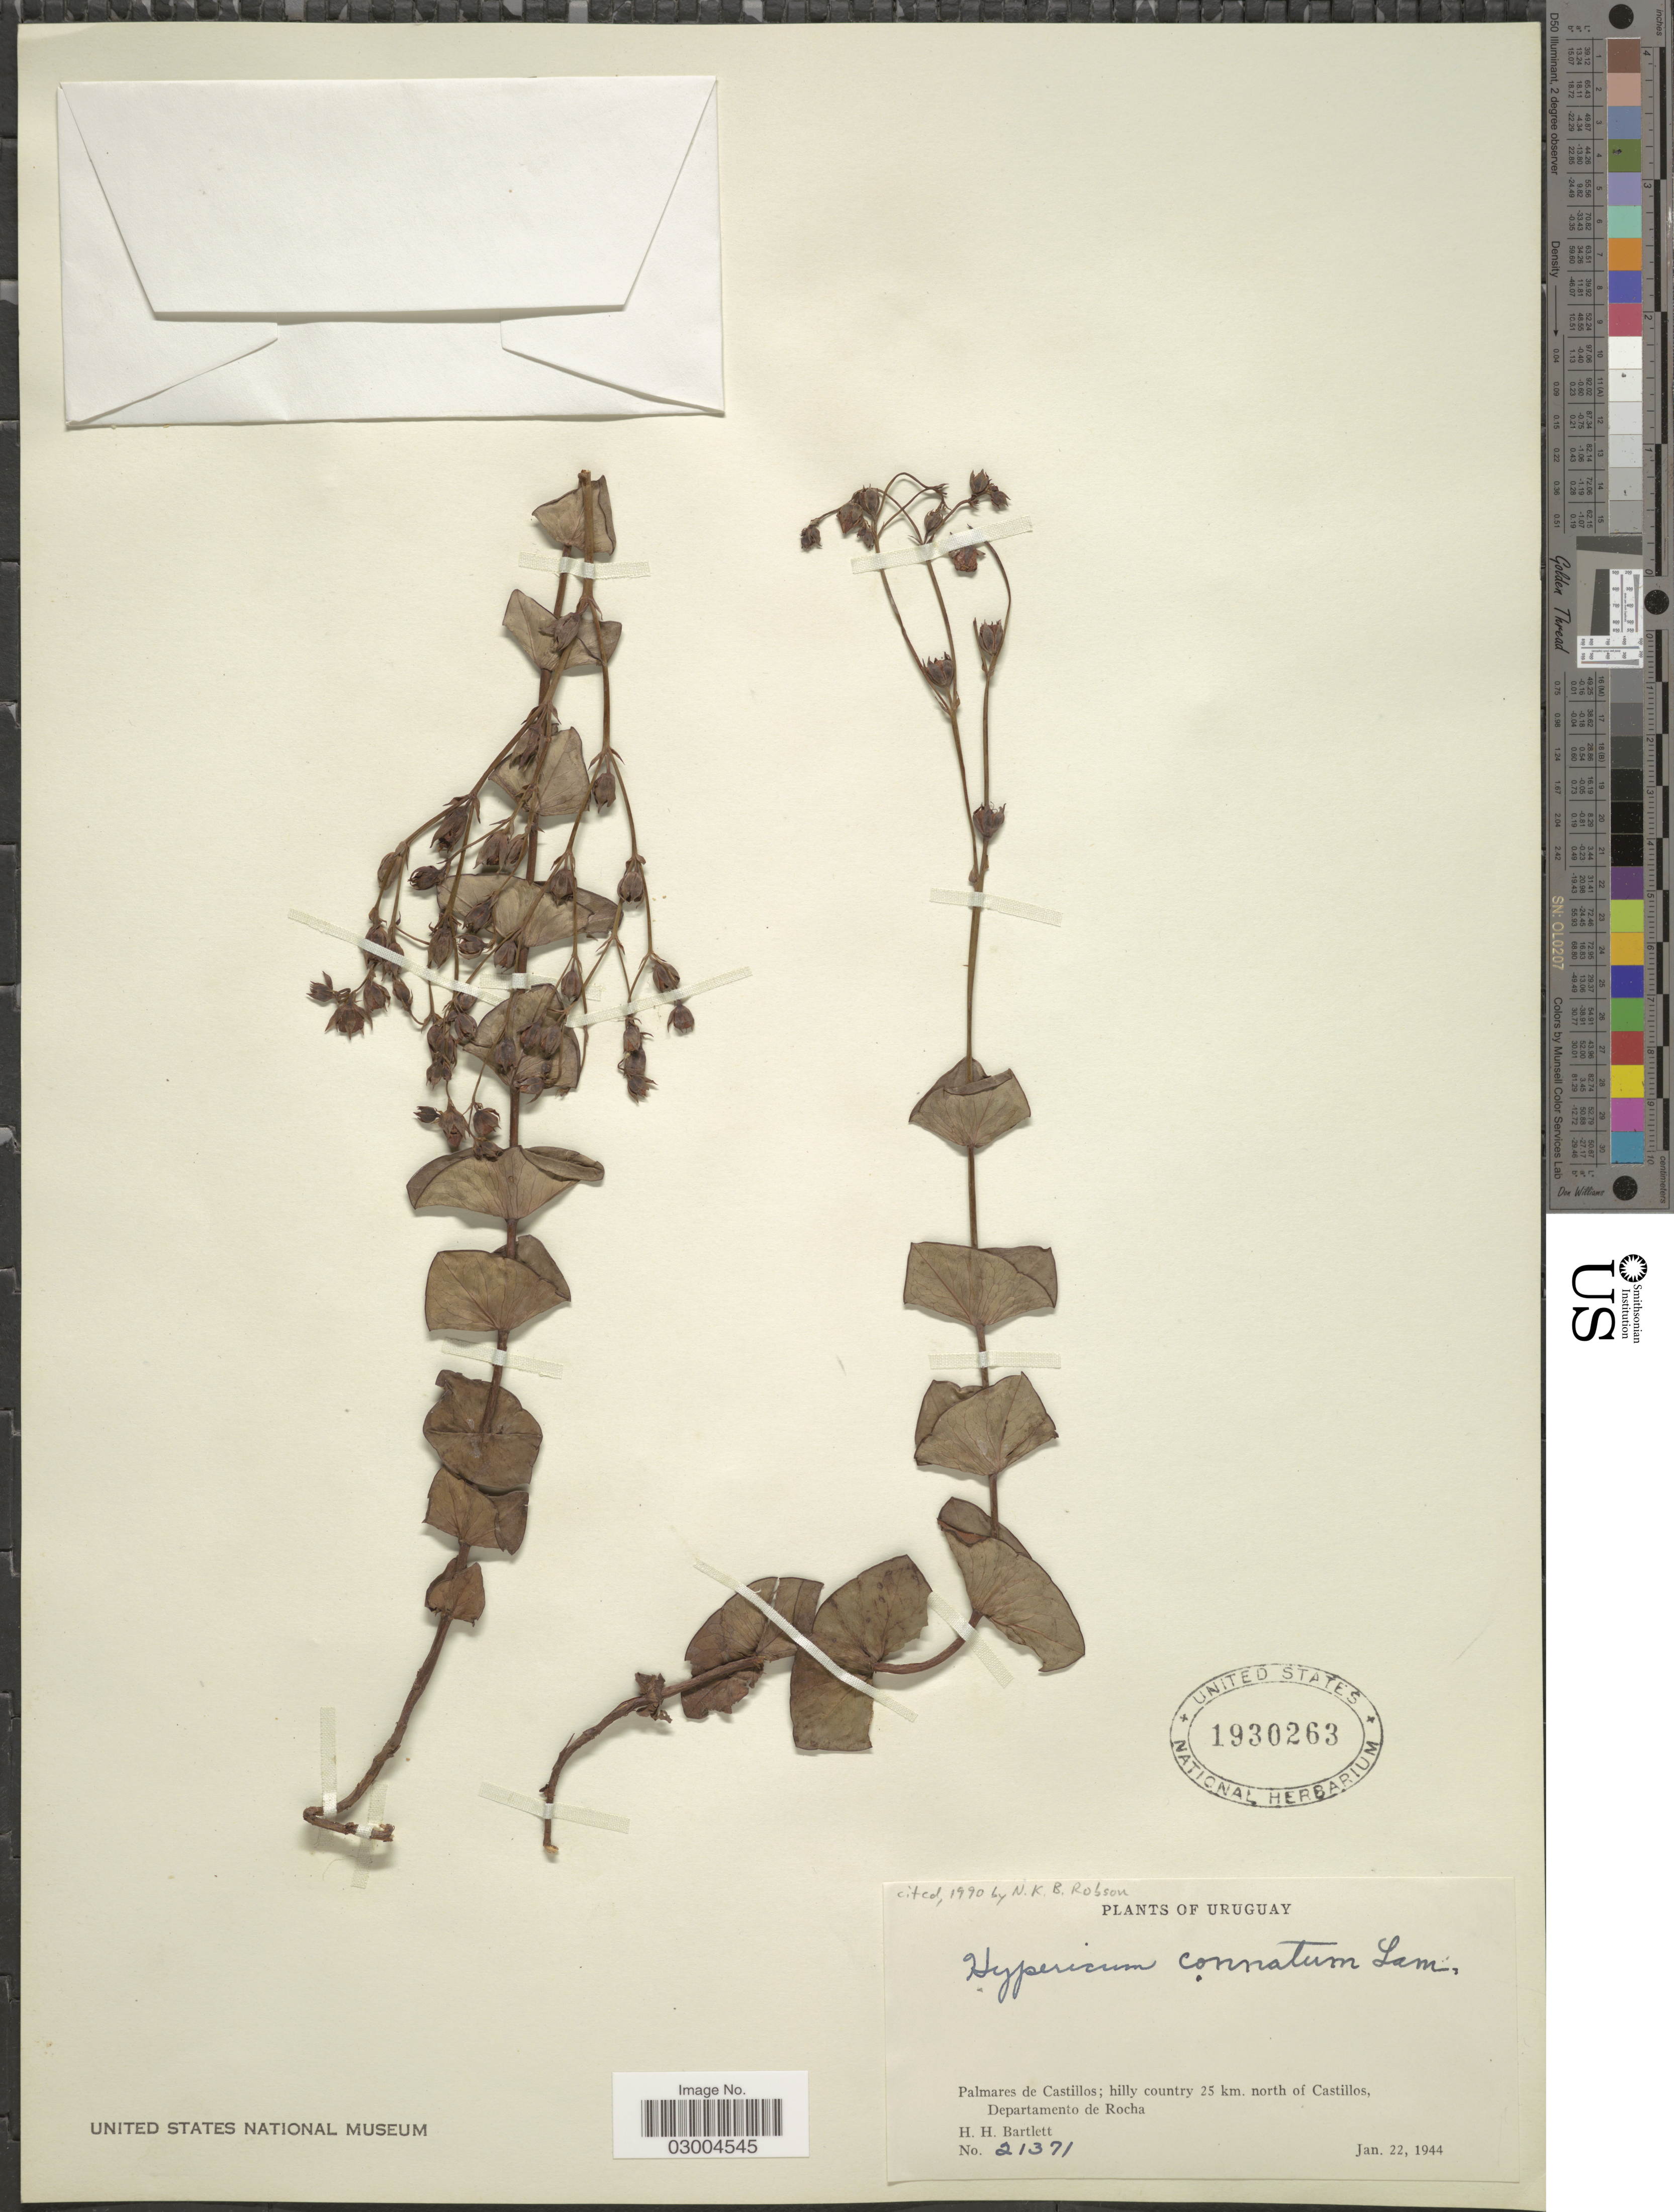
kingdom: Plantae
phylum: Tracheophyta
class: Magnoliopsida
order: Malpighiales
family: Hypericaceae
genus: Hypericum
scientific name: Hypericum connatum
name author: Lam.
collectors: H. H. Bartlett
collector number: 21371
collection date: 1944-01-22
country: Uruguay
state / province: Rocha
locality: Palmares de Castillos; hilly country 25 km. north of Castillos, Departamento de Rocha.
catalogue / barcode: US 1930263